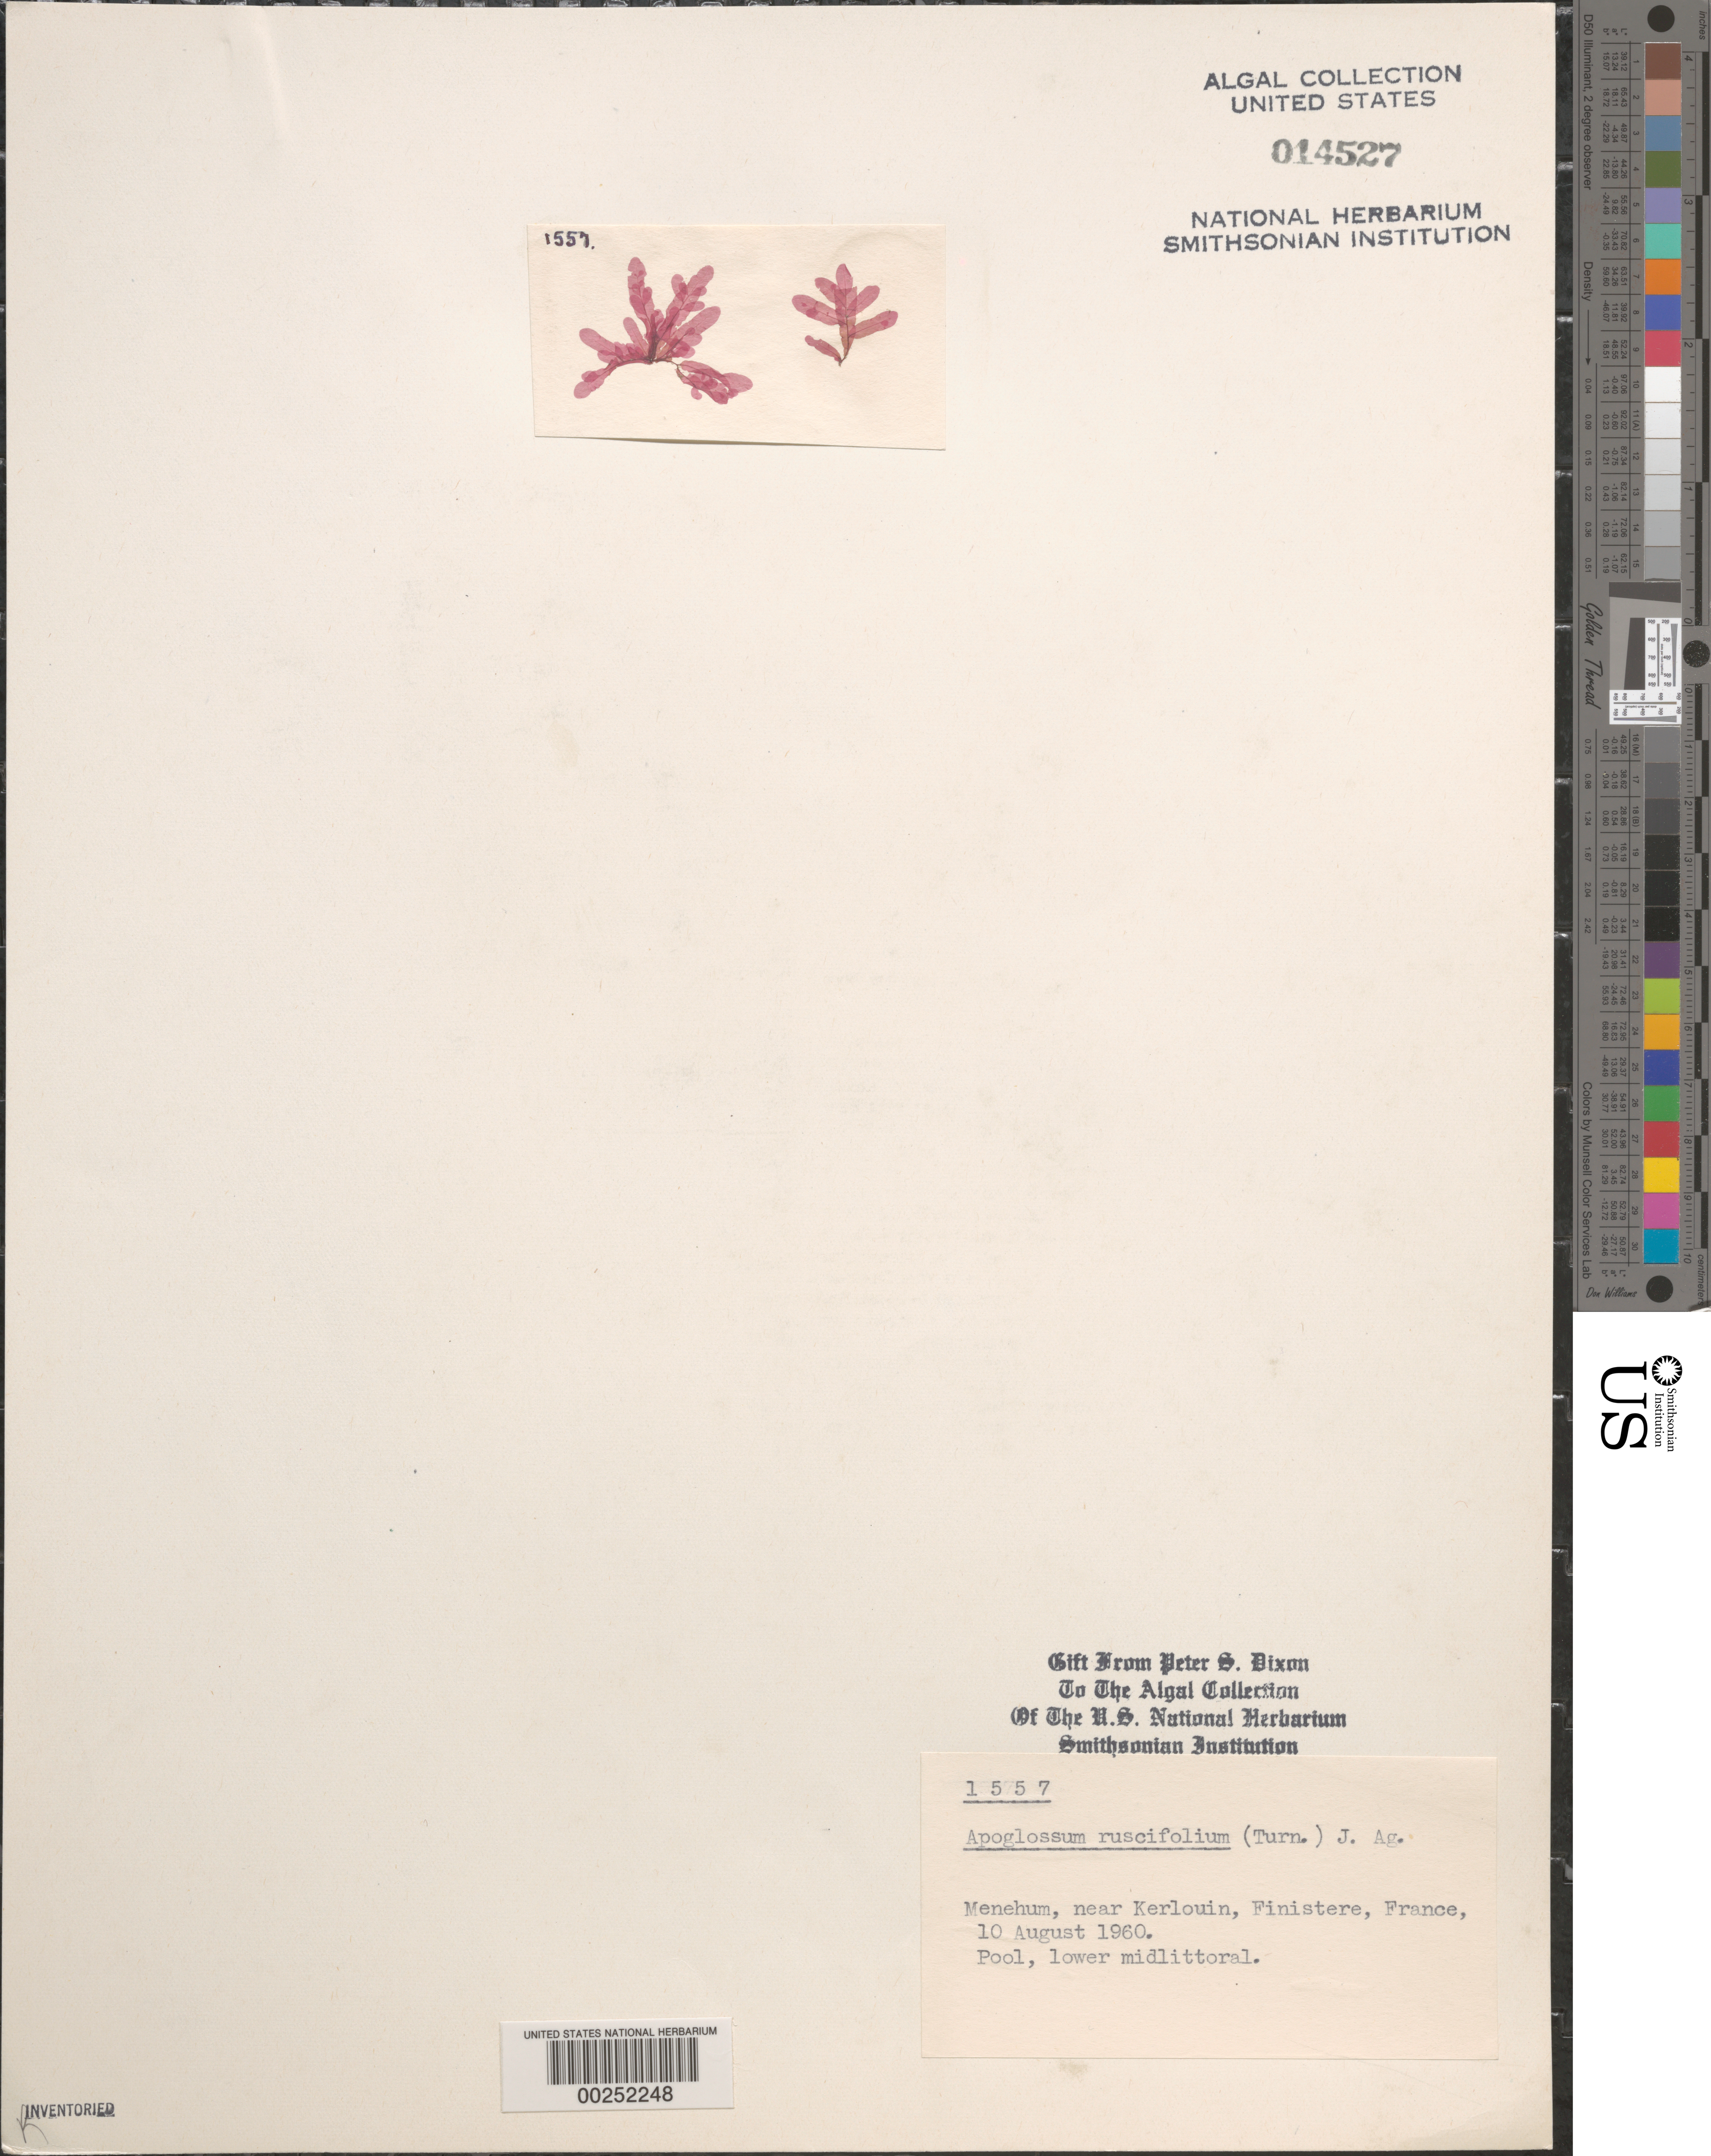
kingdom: Plantae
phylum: Rhodophyta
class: Florideophyceae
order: Ceramiales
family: Delesseriaceae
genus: Apoglossum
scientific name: Apoglossum ruscifolium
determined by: Dixon, P. S.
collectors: P. S. Dixon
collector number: PSD 1557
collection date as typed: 10 Aug 1960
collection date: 1960-08-10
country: France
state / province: Bretagne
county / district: Finistère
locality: Menehum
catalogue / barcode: US 14527